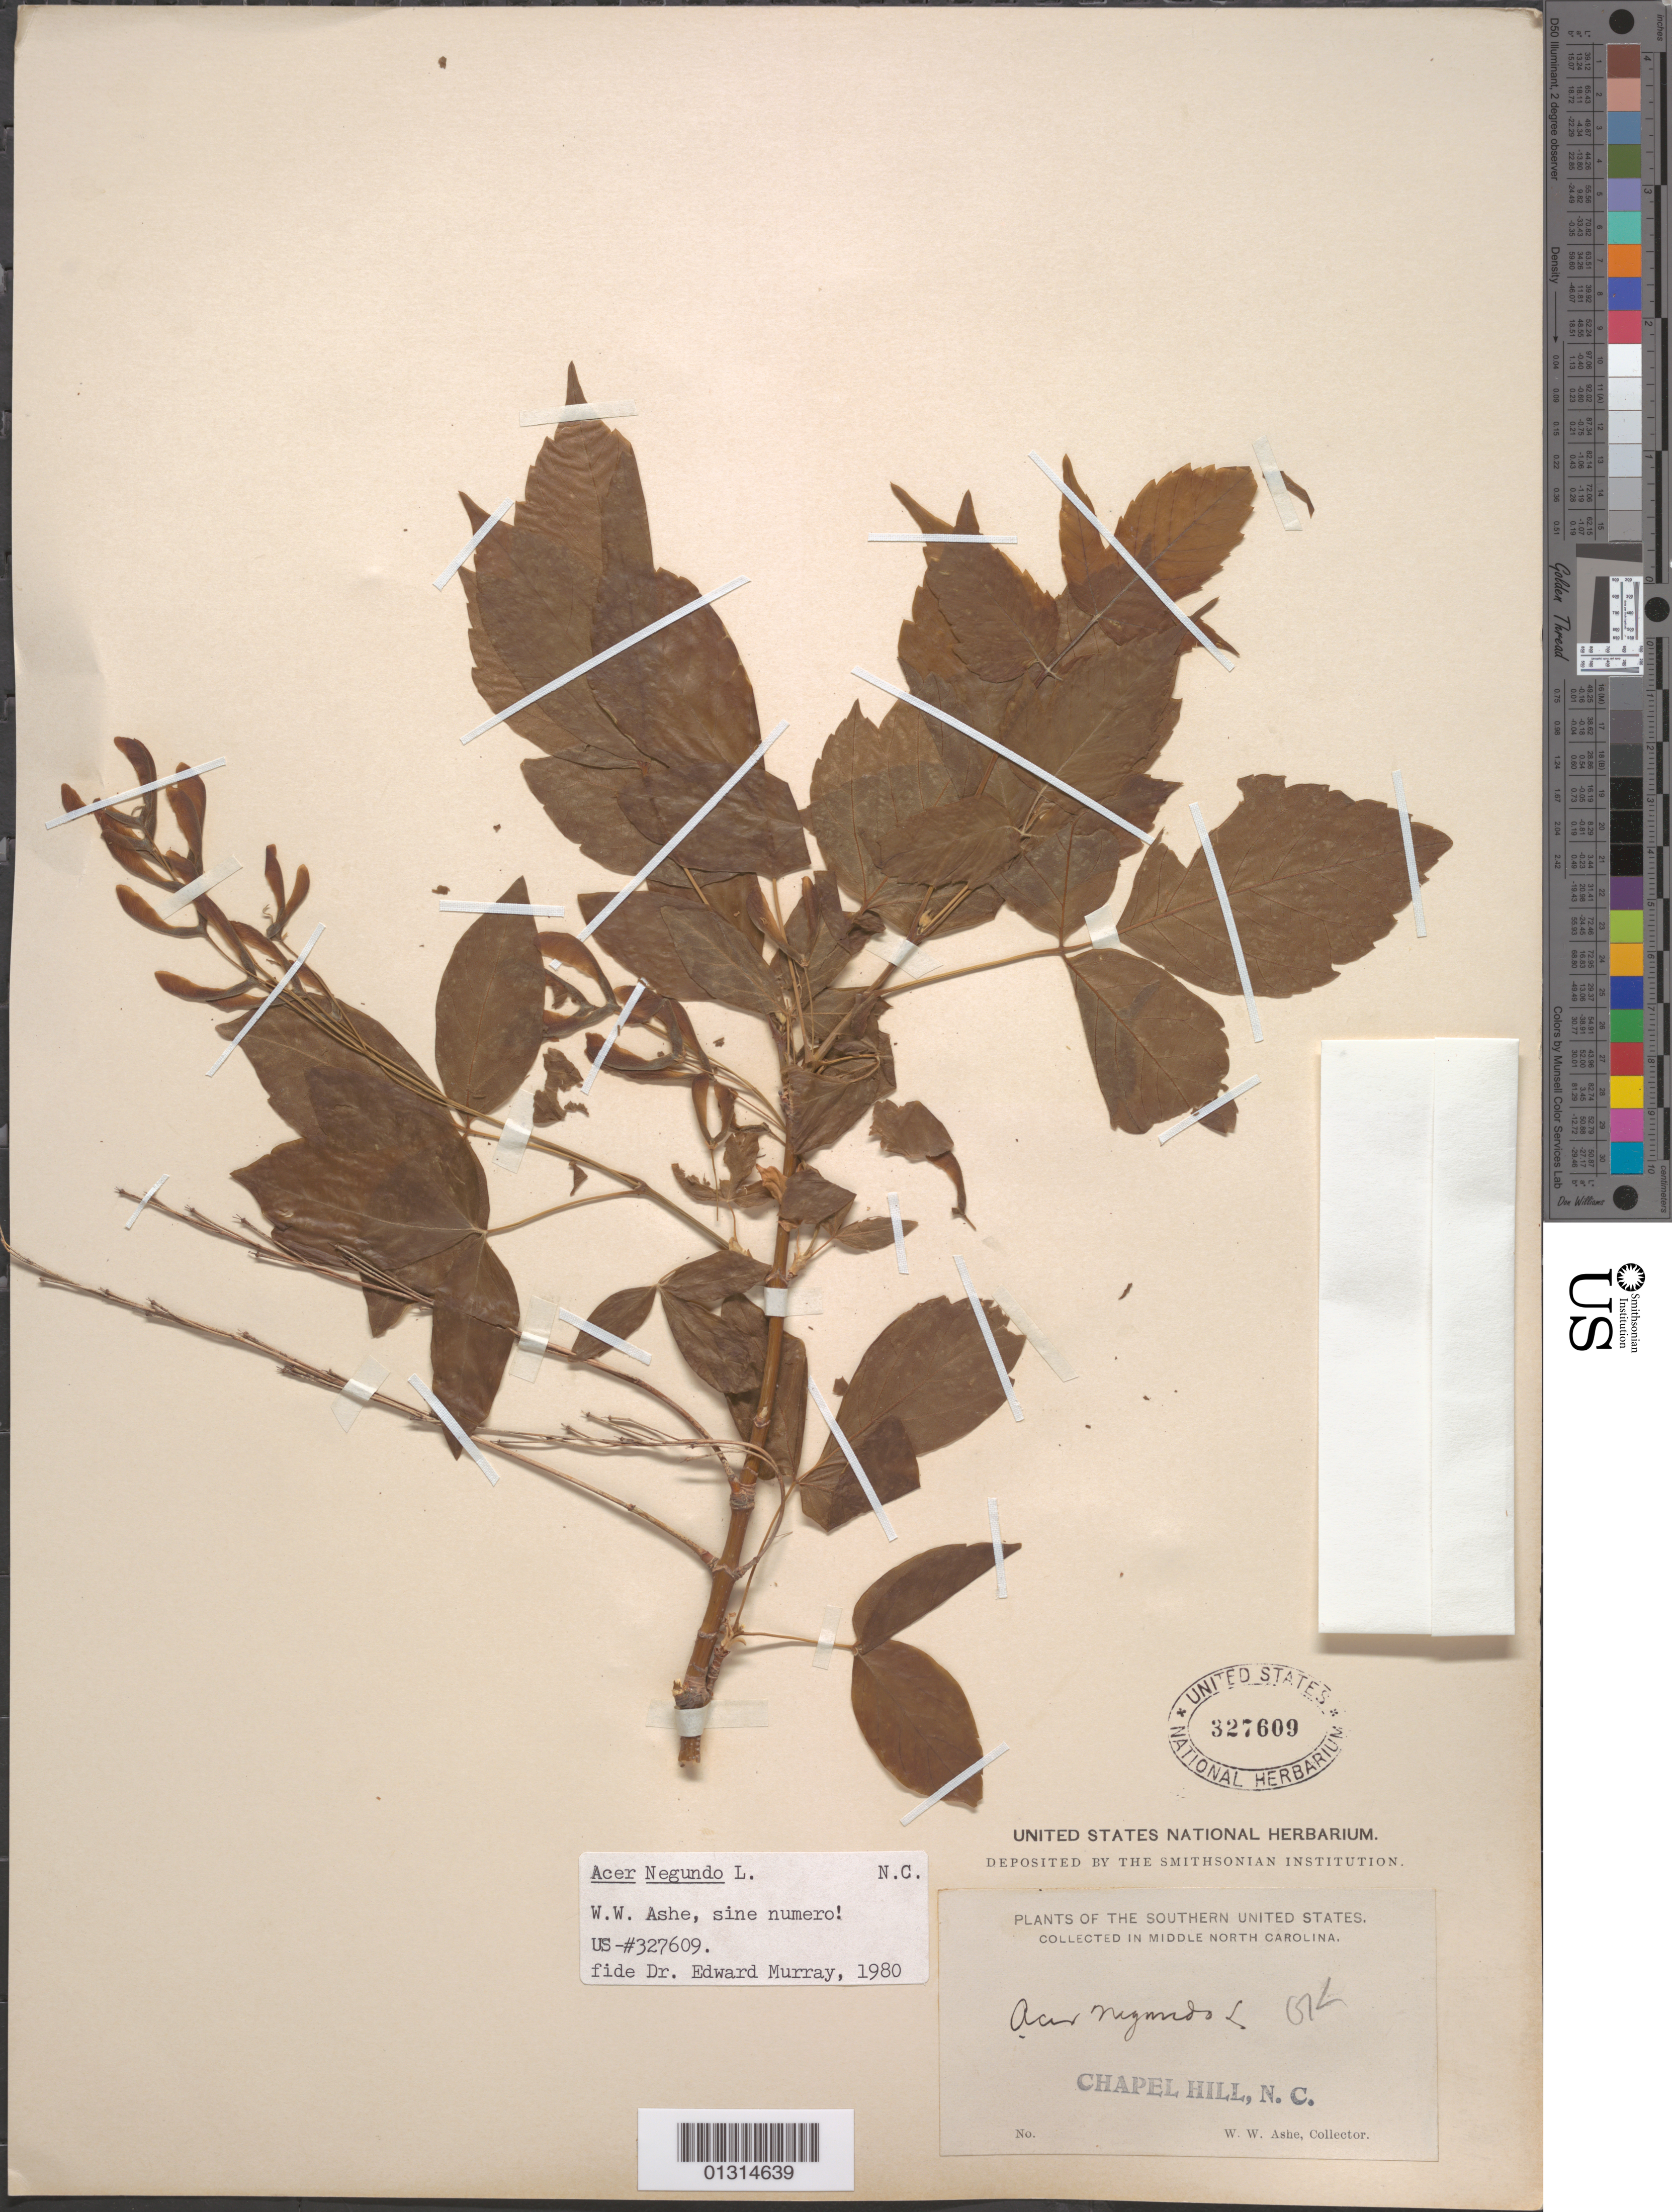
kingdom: Plantae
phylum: Tracheophyta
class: Magnoliopsida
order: Sapindales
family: Sapindaceae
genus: Acer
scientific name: Acer negundo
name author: L.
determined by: Murray, Edward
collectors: W. W. Ashe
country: United States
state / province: North Carolina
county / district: Orange County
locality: Chapel Hill.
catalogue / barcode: US 327609